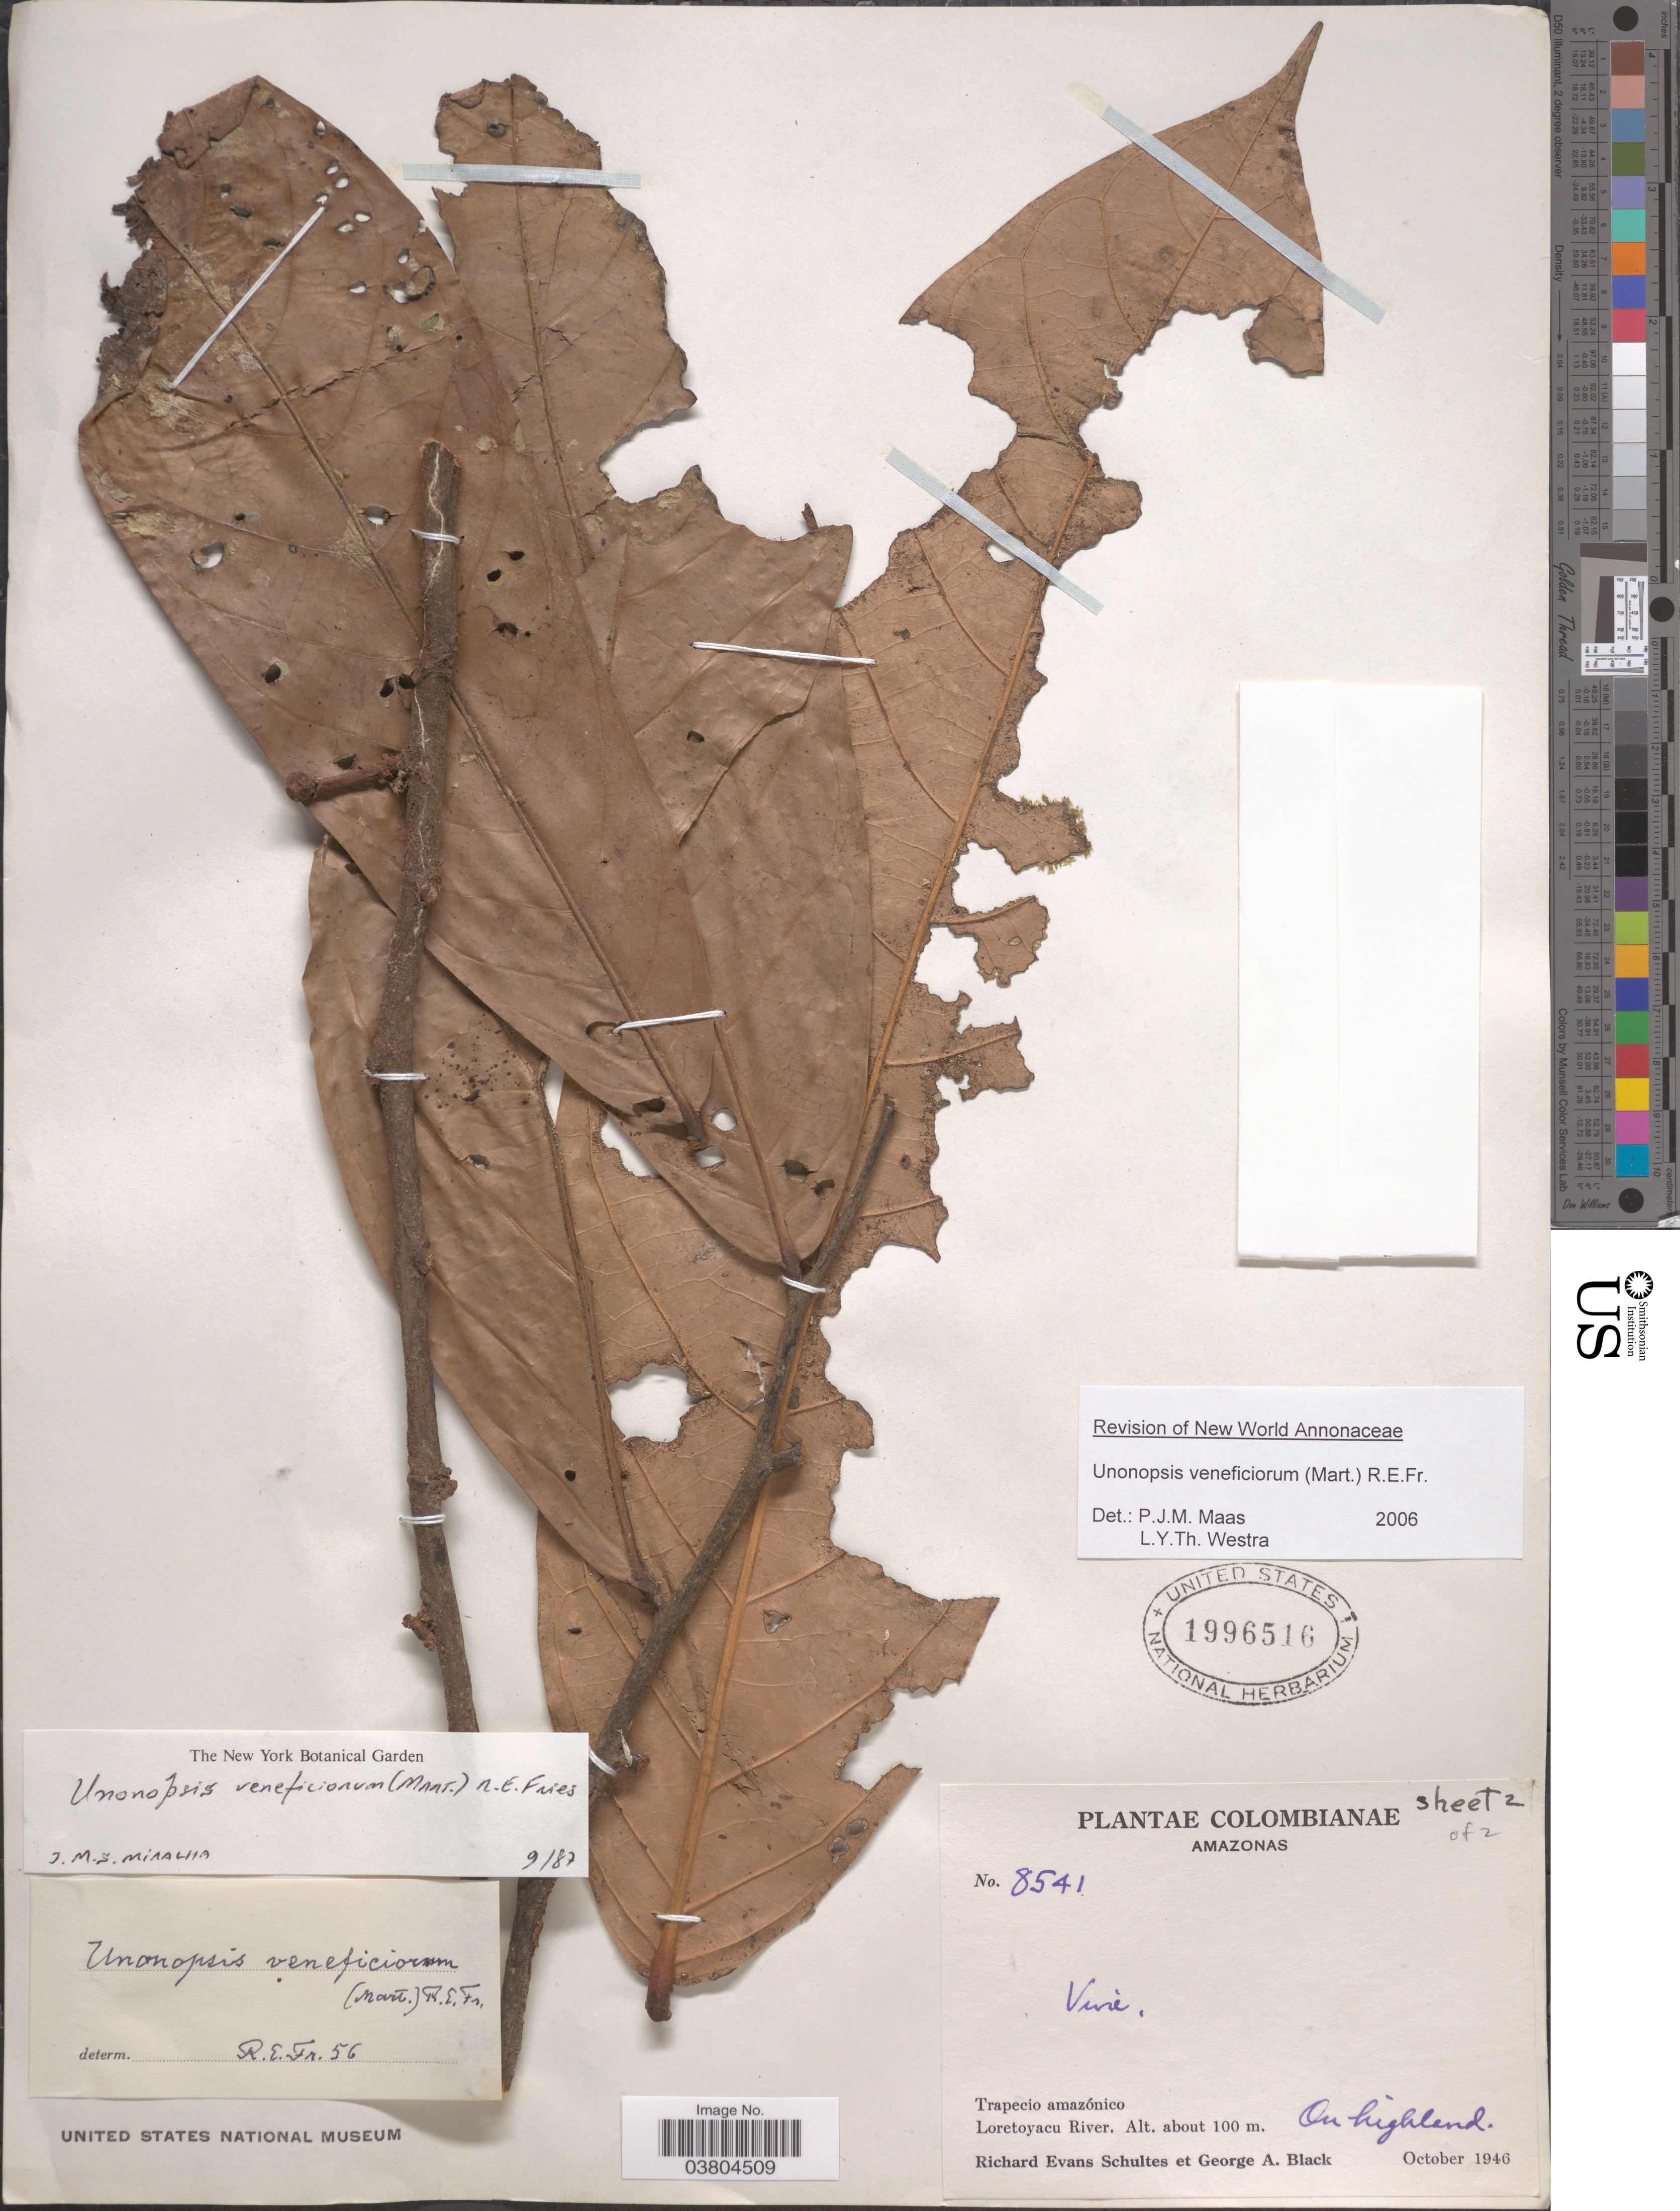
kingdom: Plantae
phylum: Tracheophyta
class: Magnoliopsida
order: Magnoliales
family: Annonaceae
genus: Unonopsis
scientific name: Unonopsis veneficiorum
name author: (Mart.) R.E. Fr.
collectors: R. E. Schultes & I. Cabrera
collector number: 8541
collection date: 1946-10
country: Colombia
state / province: Amazônas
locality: Trapecio amazónico. Loretoyacu River.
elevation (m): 100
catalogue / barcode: US 1996516